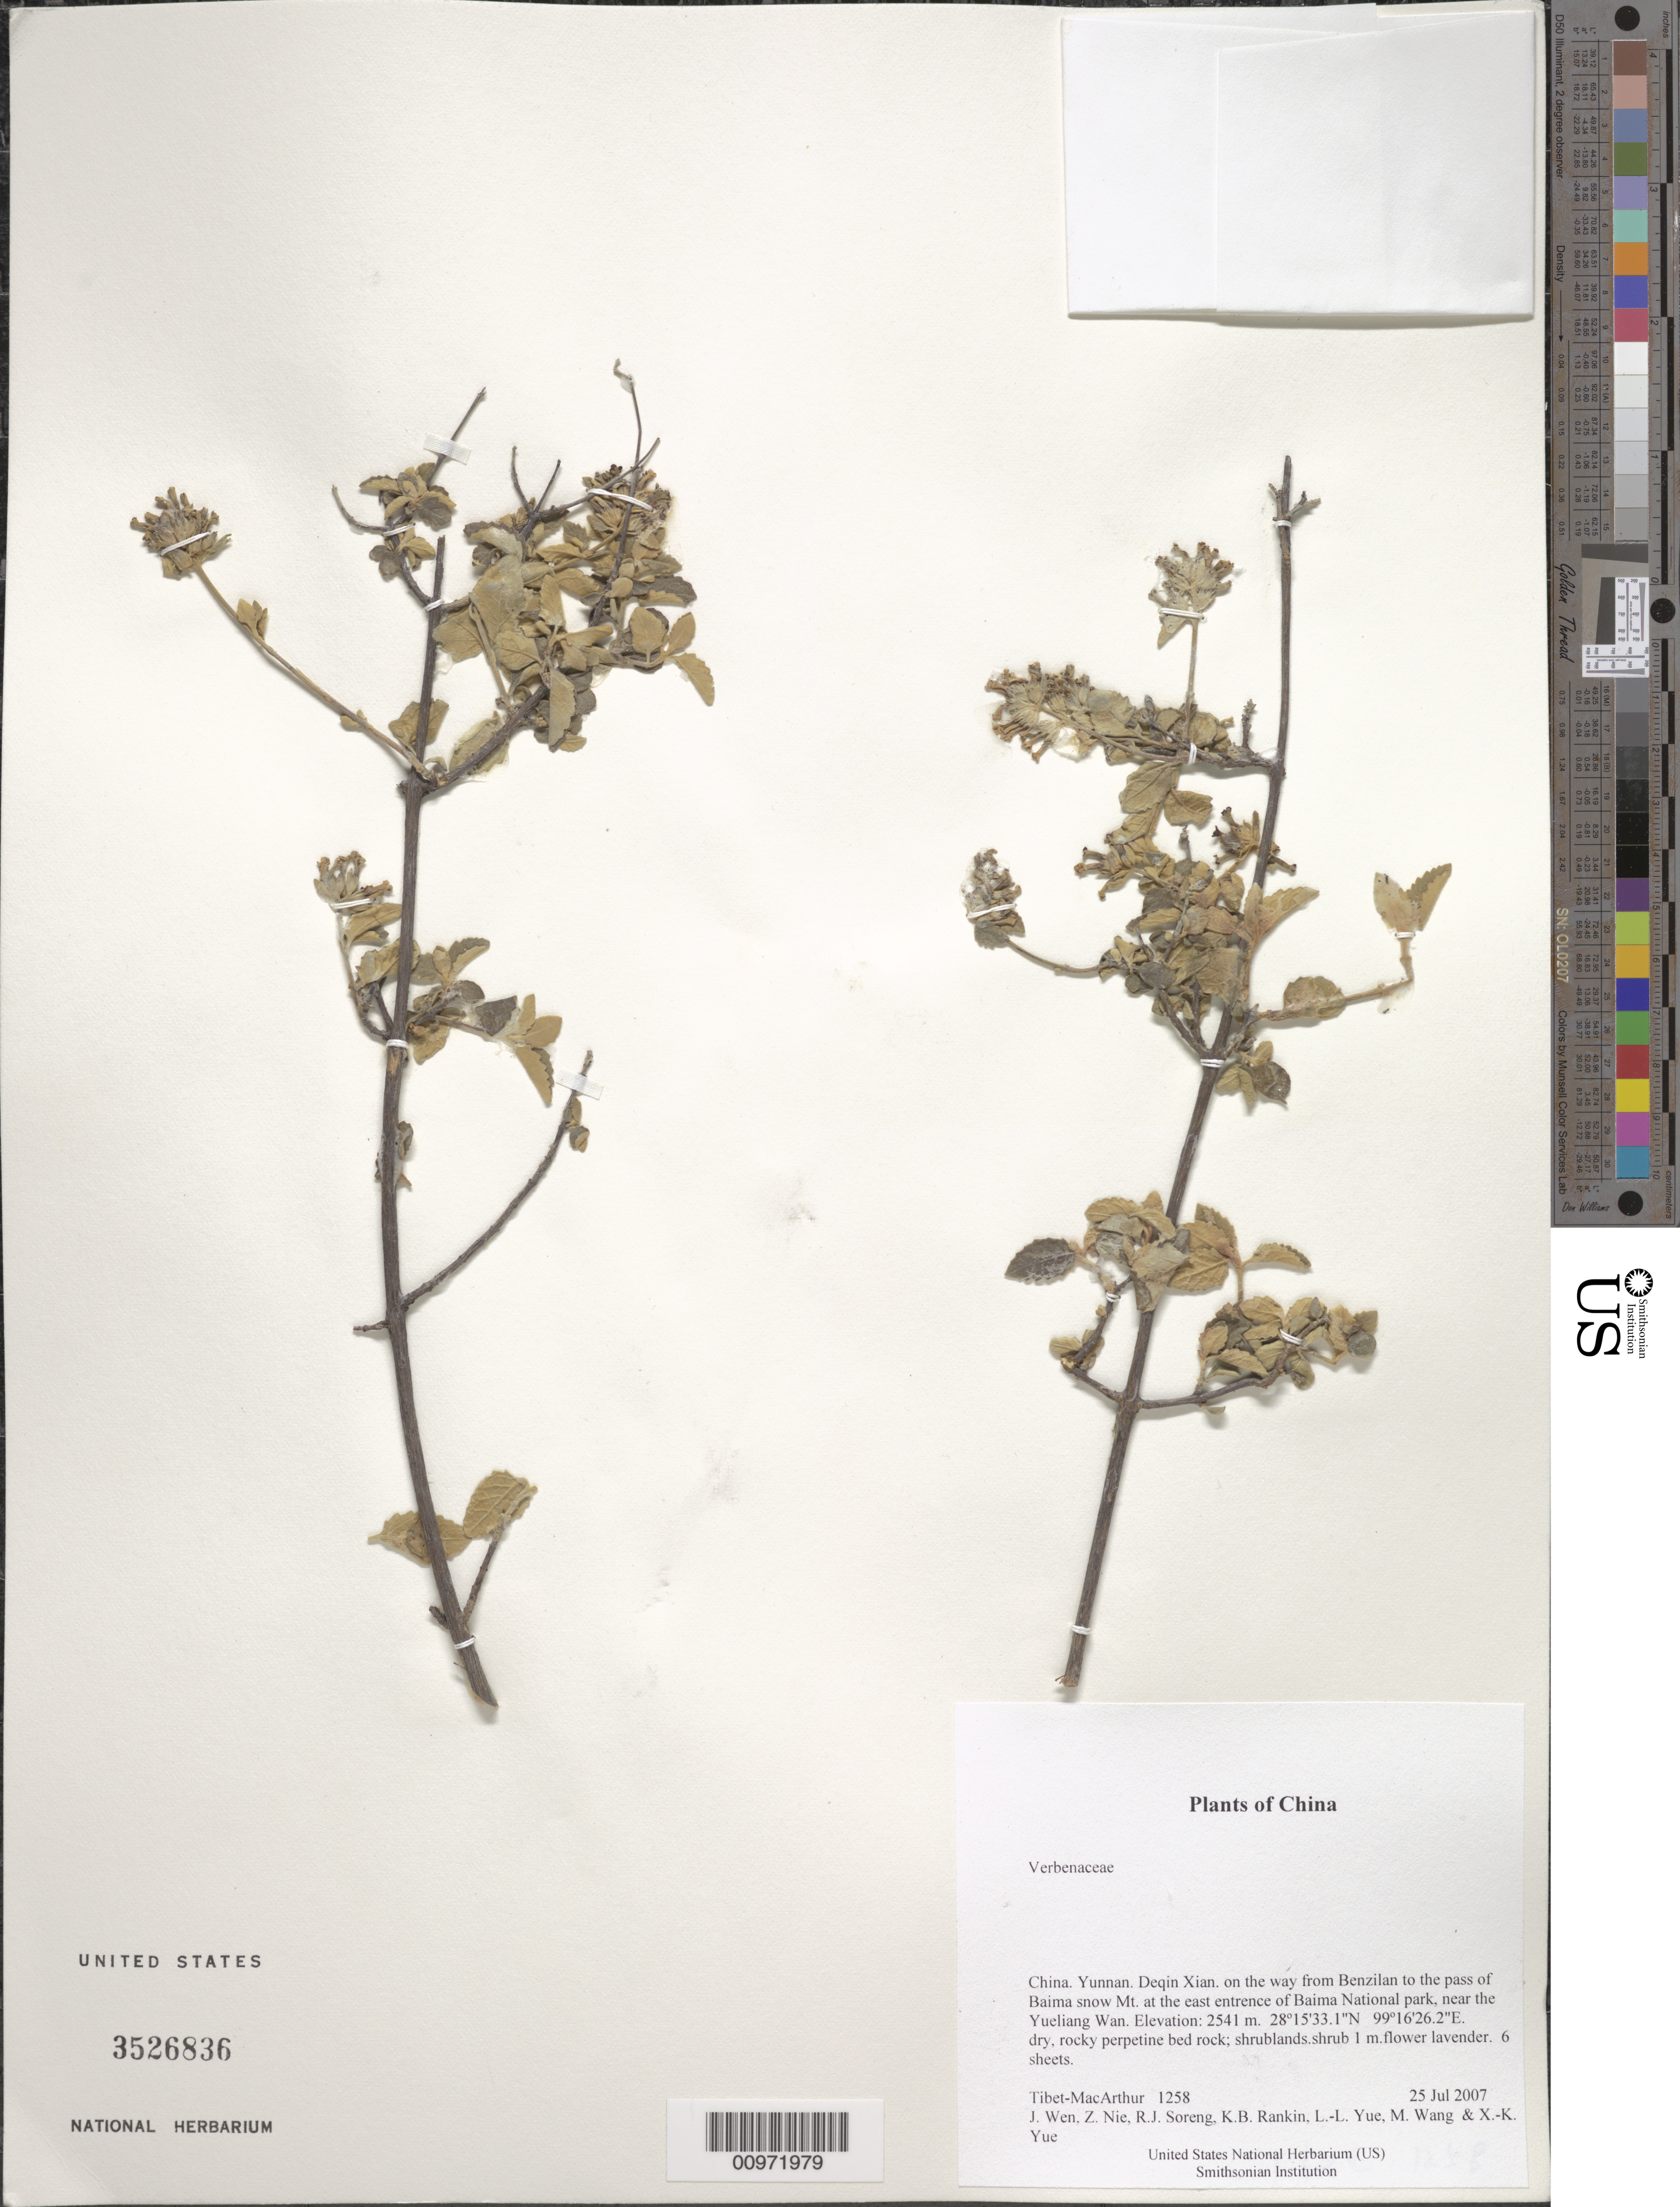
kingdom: Plantae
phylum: Tracheophyta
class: Magnoliopsida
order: Lamiales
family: Verbenaceae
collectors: Tibet-MacArthur, J. Wen, Z. Nie, R. J. Soreng, K. Rankin, L. Yue, M. Wang & X. Yue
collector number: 1258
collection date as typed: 25 Jul 2007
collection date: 2007-07-25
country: China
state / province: Yunnan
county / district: Deqin Xian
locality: on the way from Benzilan to the pass of Baima snow Mt. at the east entrence of Baima National park, near the Yueliang Wan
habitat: dry, rocky perpetine bed rock; shrublands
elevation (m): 2541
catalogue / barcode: US 3526836